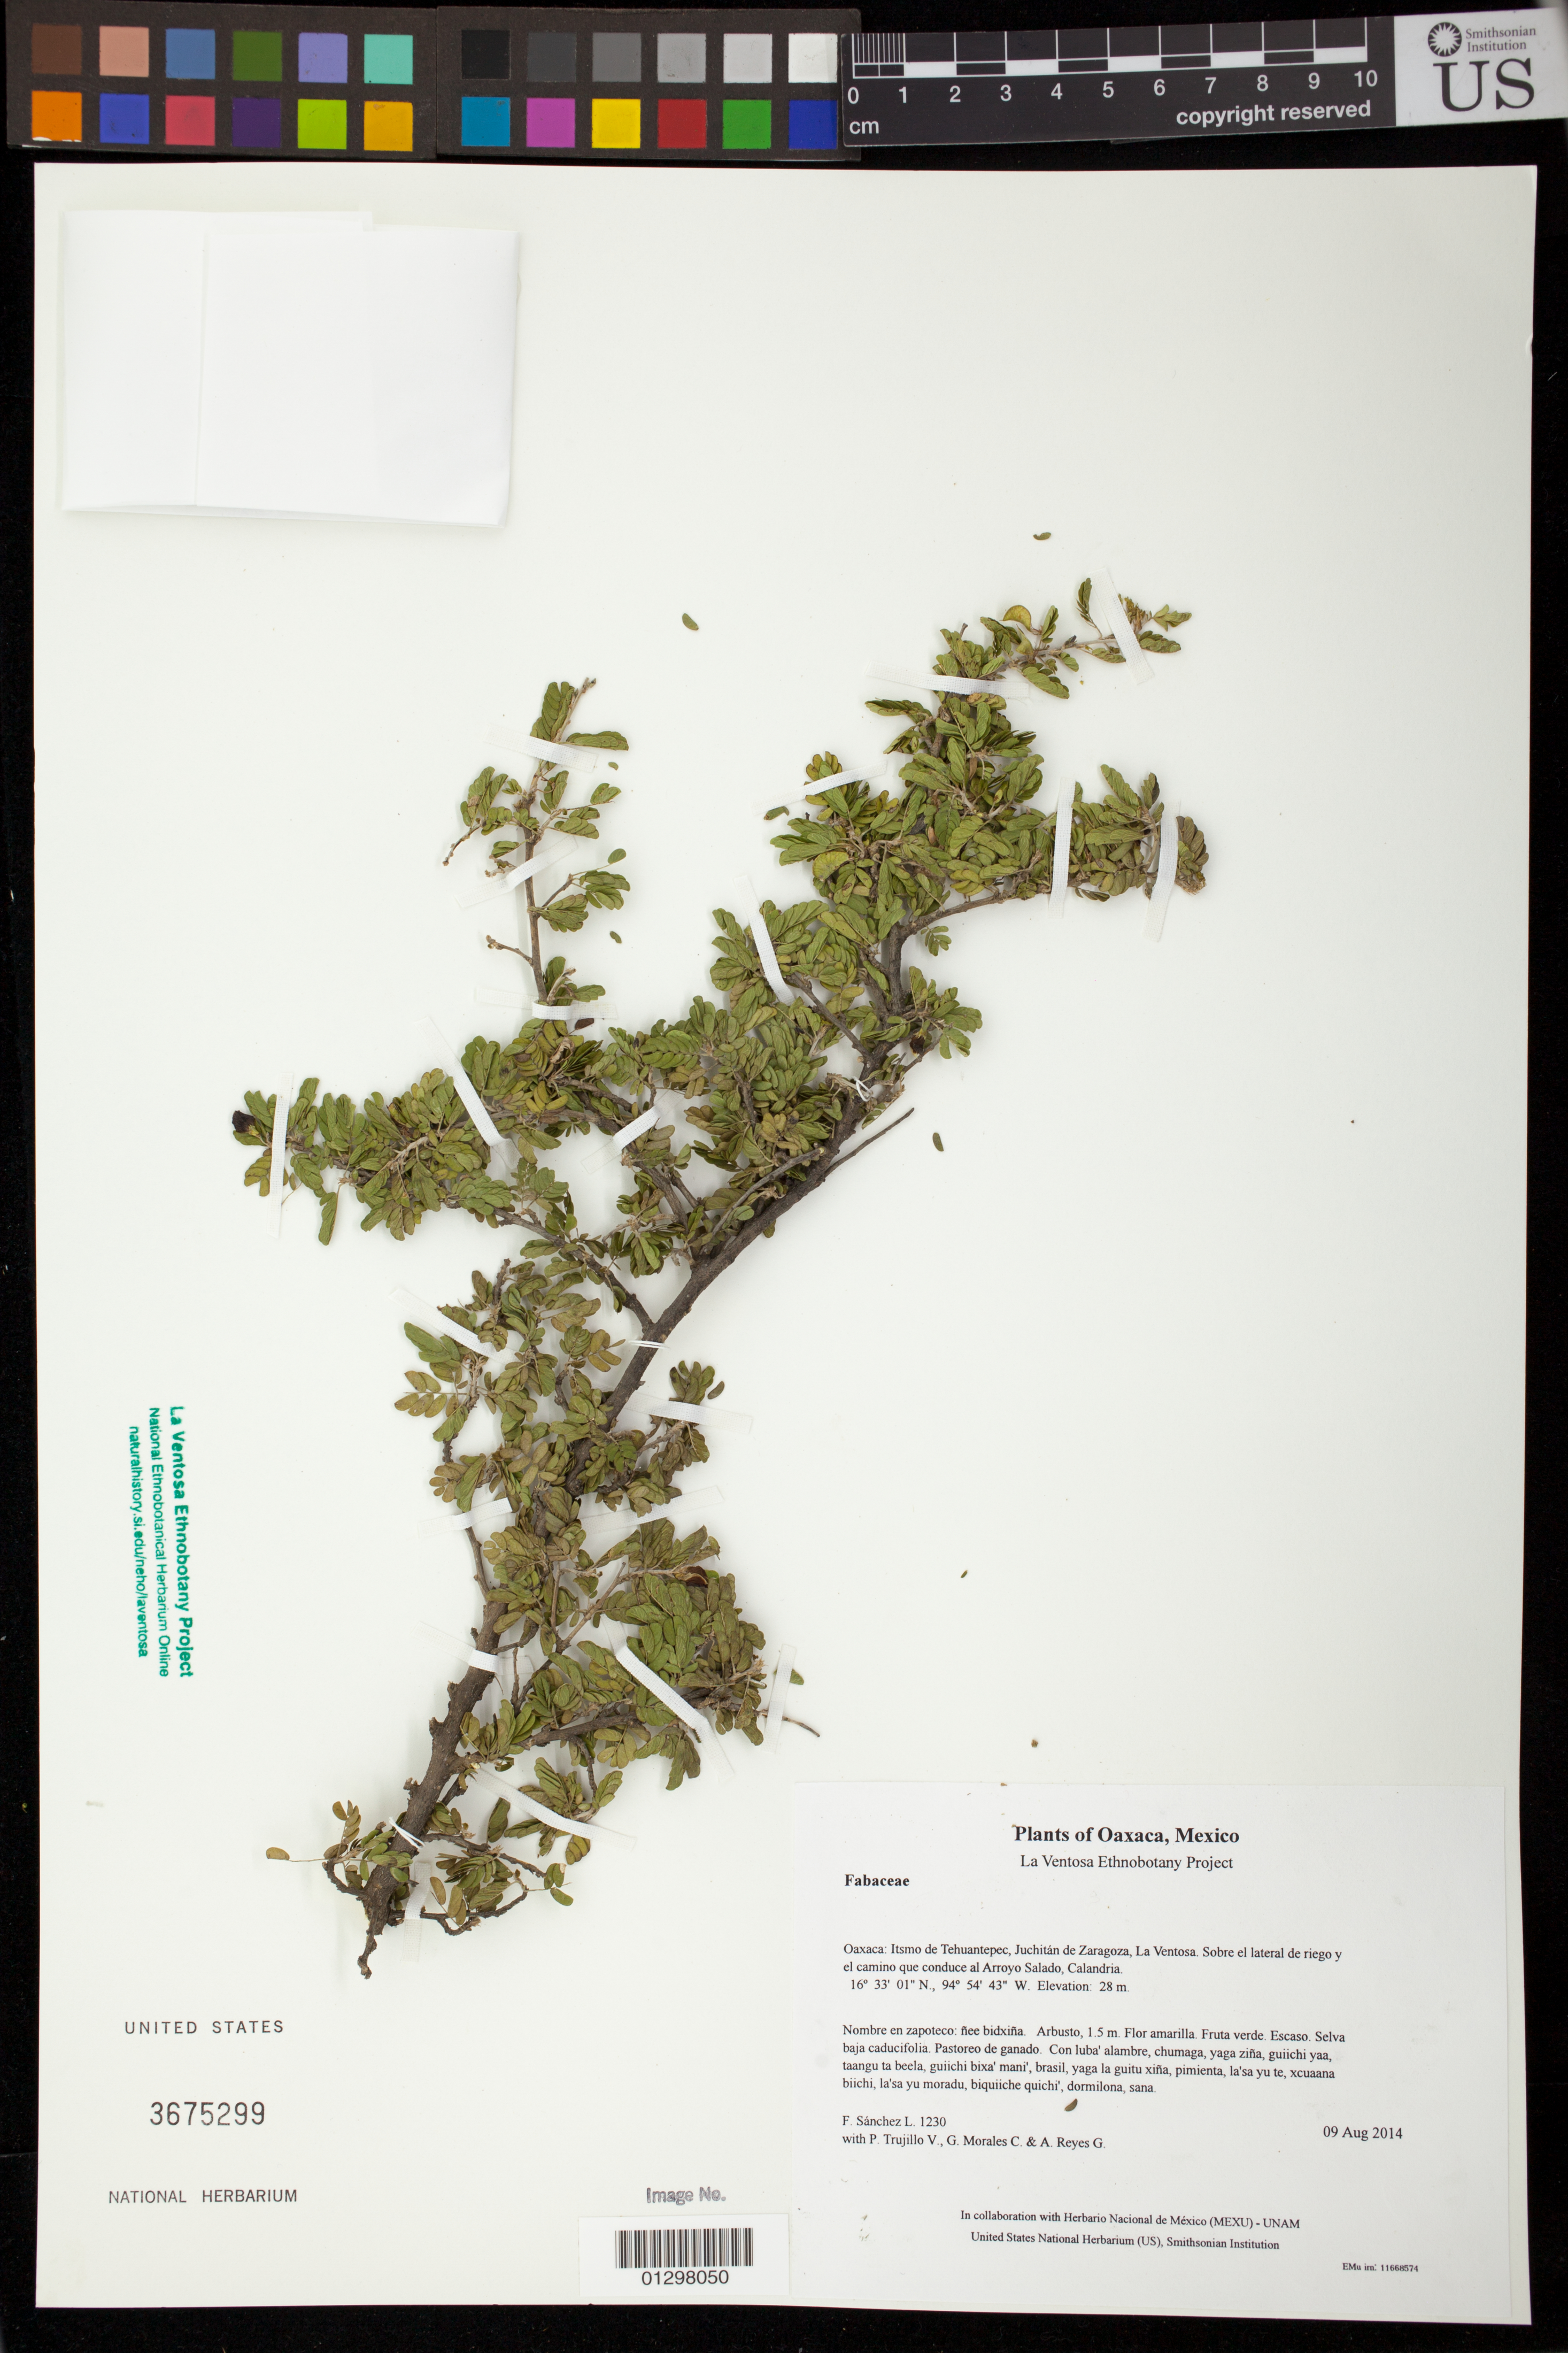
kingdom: Plantae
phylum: Tracheophyta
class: Magnoliopsida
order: Fabales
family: Fabaceae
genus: Aeschynomene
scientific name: Aeschynomene compacta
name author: Rose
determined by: Delgado S., A. O.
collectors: F. Sánchez L., P. Trujillo V., G. Morales C. & A. Reyes G.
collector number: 1230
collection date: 2014-08-09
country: Mexico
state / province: Oaxaca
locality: Itsmo de Tehuantepec, Juchitán de Zaragoza, La Ventosa. Sobre el lateral de riego y el camino que conduce al Arroyo Salado, Calandria.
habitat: Selva baja caducifolia. Pastoreo de ganado.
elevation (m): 28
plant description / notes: MEXU, US; Yaga bandaga. 1.5 m. Guie' naguchi. Cuaananaxhi naga'. Huaxie'.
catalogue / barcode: US 3675299